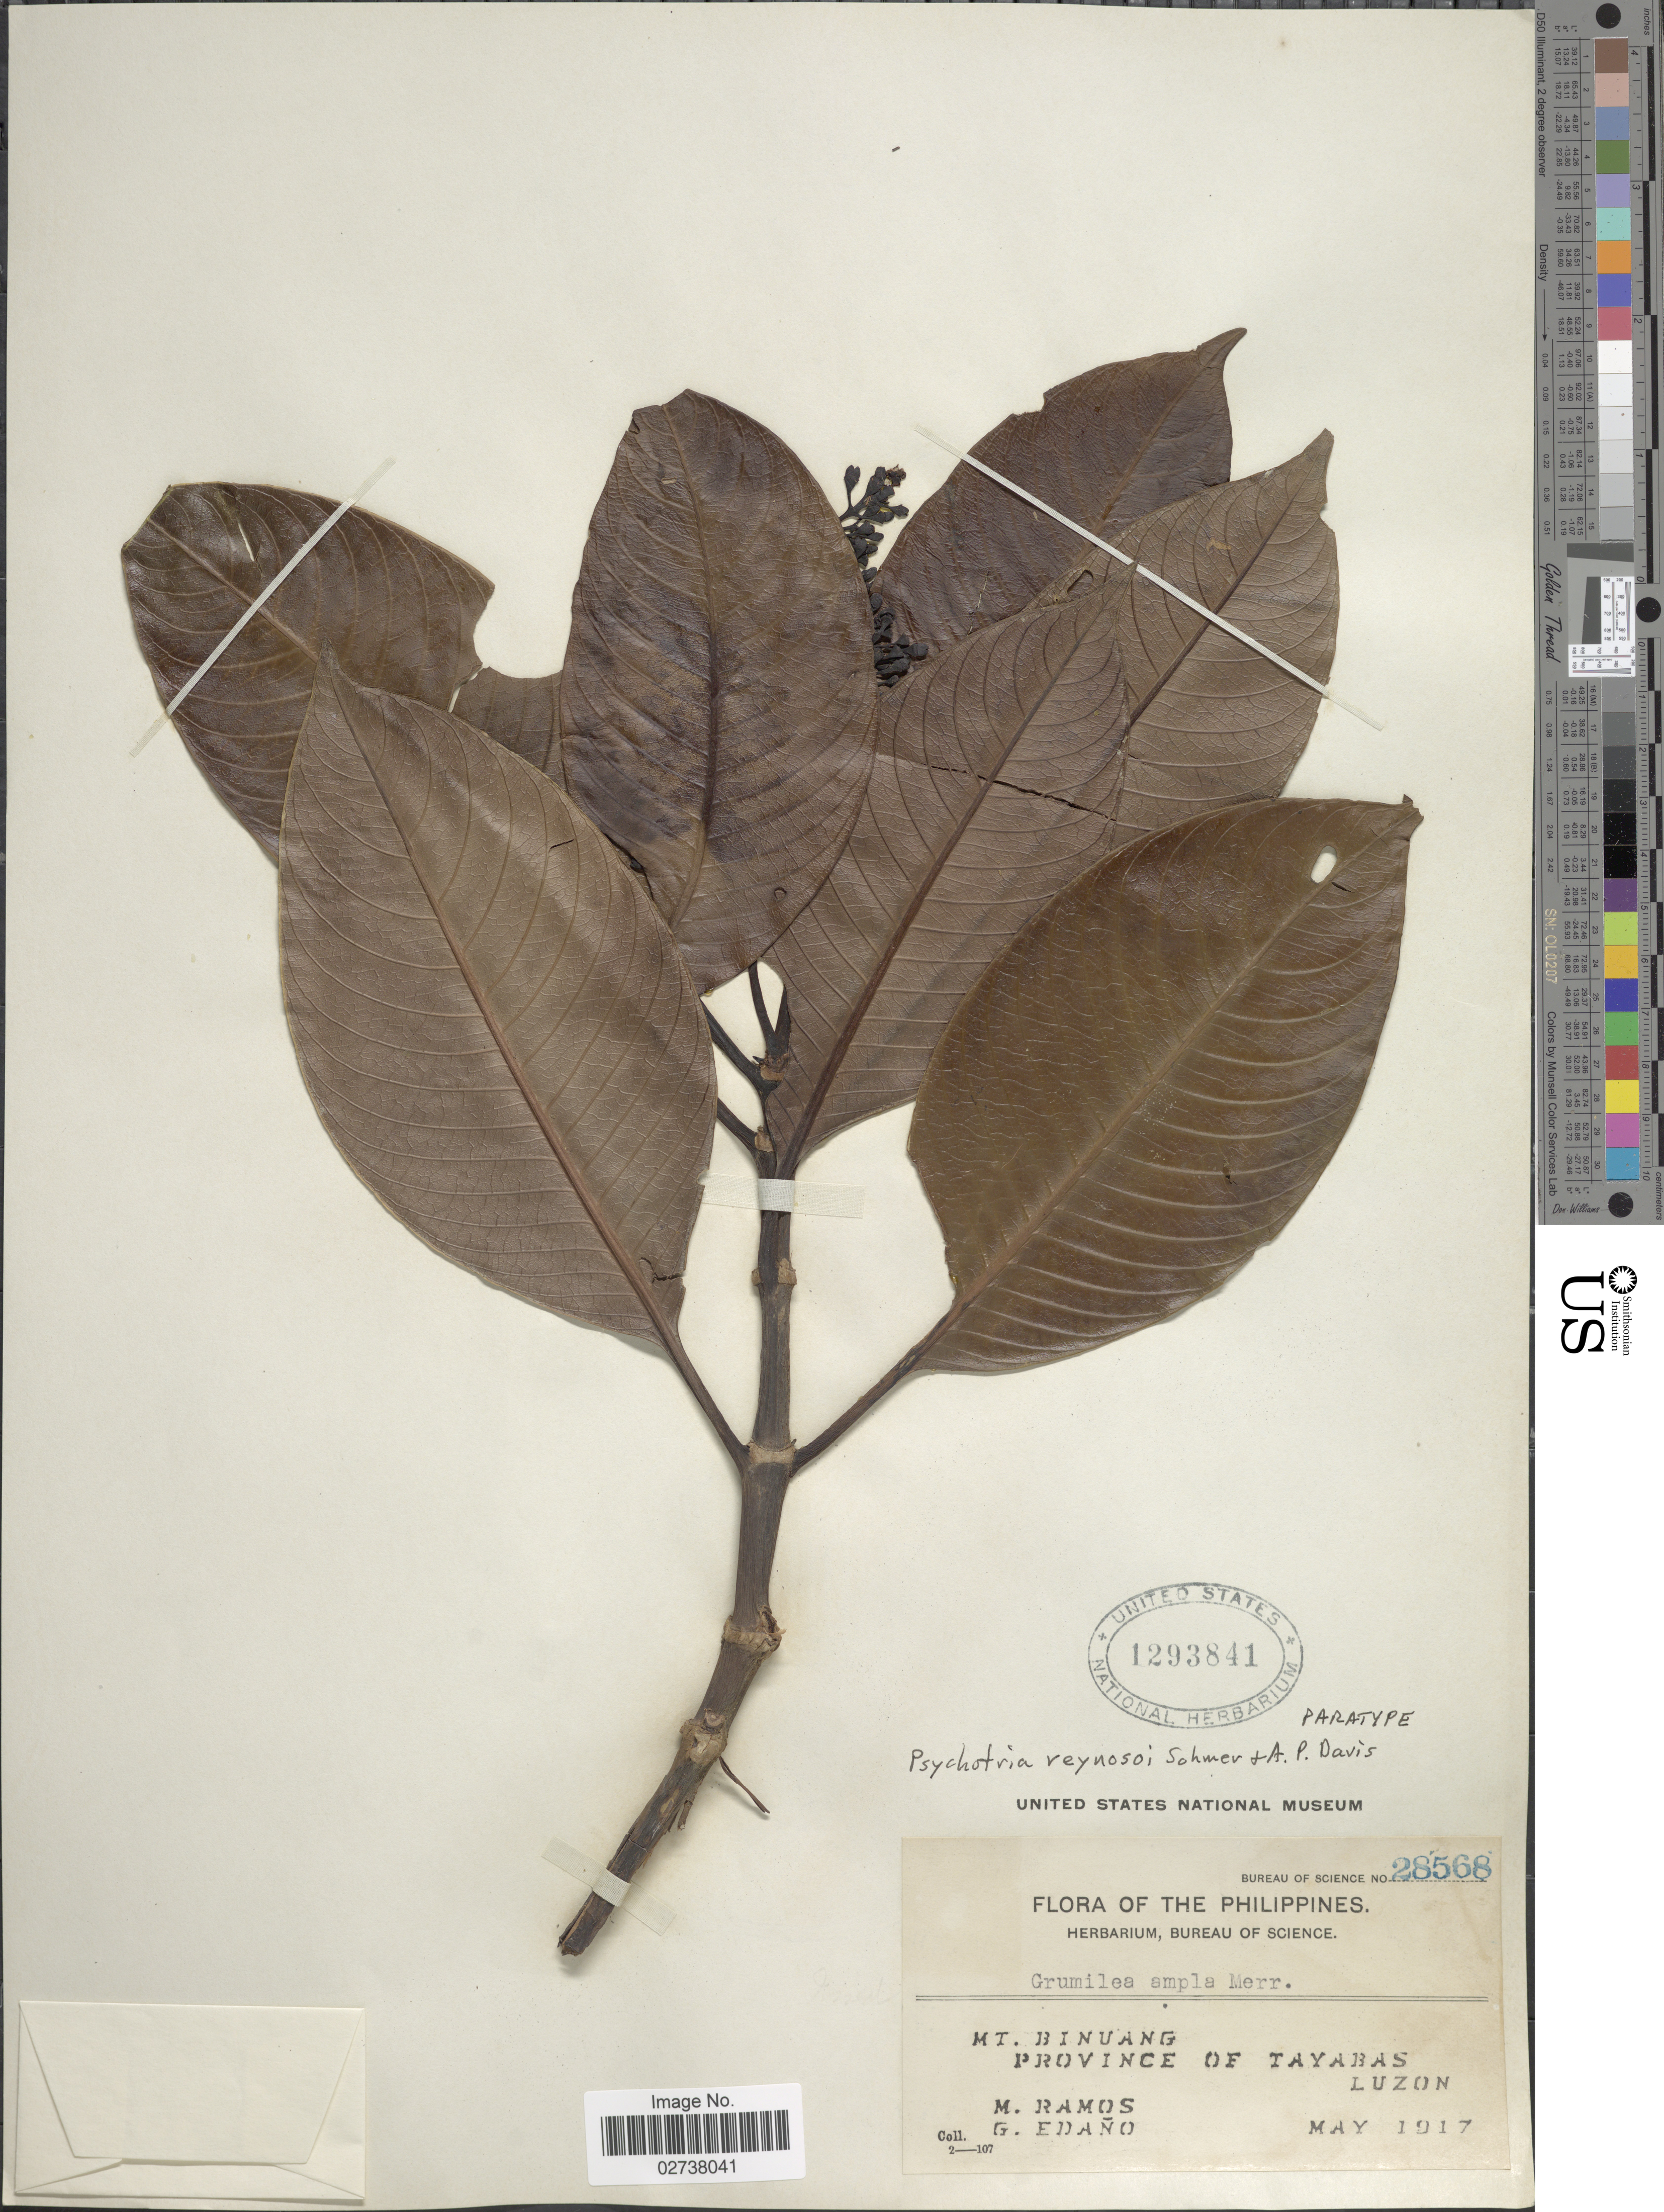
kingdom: Plantae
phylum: Tracheophyta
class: Magnoliopsida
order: Gentianales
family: Rubiaceae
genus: Psychotria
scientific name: Psychotria reynosoi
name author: Sohmer & A.P. Davis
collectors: M. Ramos & G. Edaño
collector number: Bureau of Science 28568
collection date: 1917-05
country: Philippines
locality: Mt. Binuang, Province of Tayabas. Luzon.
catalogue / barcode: US 1293841